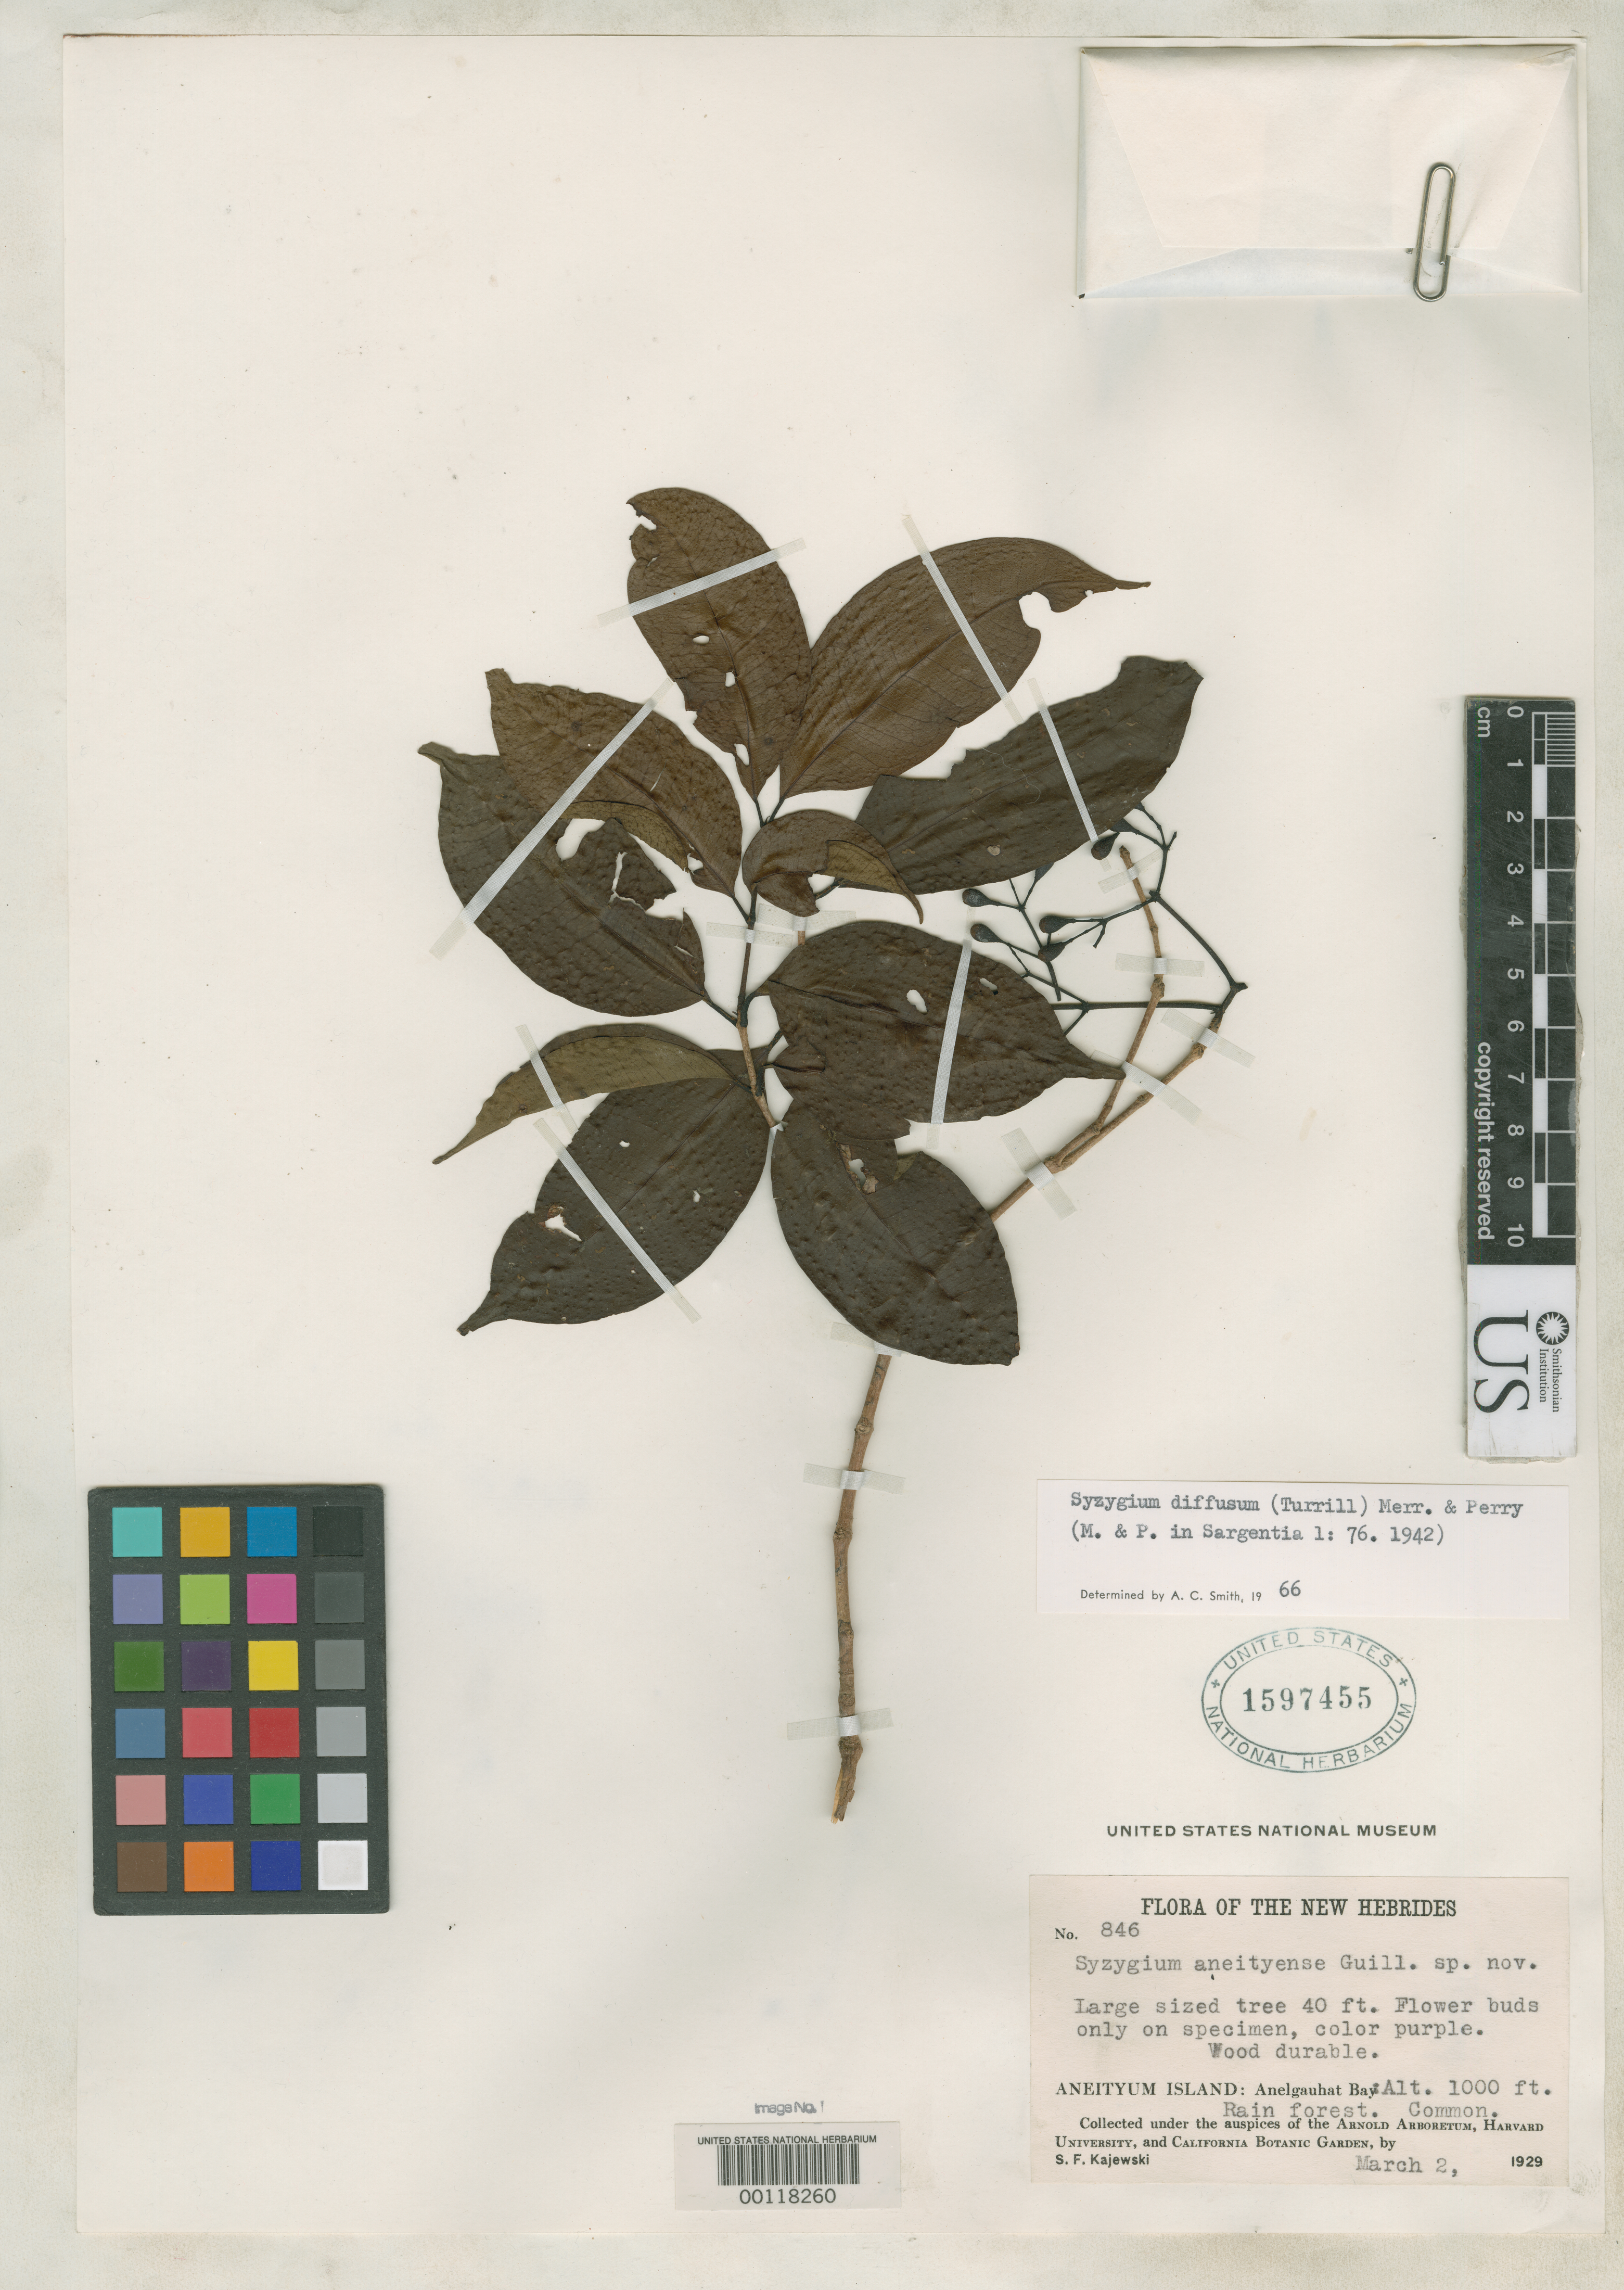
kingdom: Plantae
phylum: Tracheophyta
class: Magnoliopsida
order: Myrtales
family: Myrtaceae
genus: Syzygium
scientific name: Syzygium aneityense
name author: Guillaumin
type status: Isotype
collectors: S. Kajewski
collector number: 846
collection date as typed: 02 Mar 1929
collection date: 1929-03-02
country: Vanuatu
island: Anatom [Aneityum]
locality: Anelgauhat Bay.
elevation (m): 305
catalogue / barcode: US 1597455